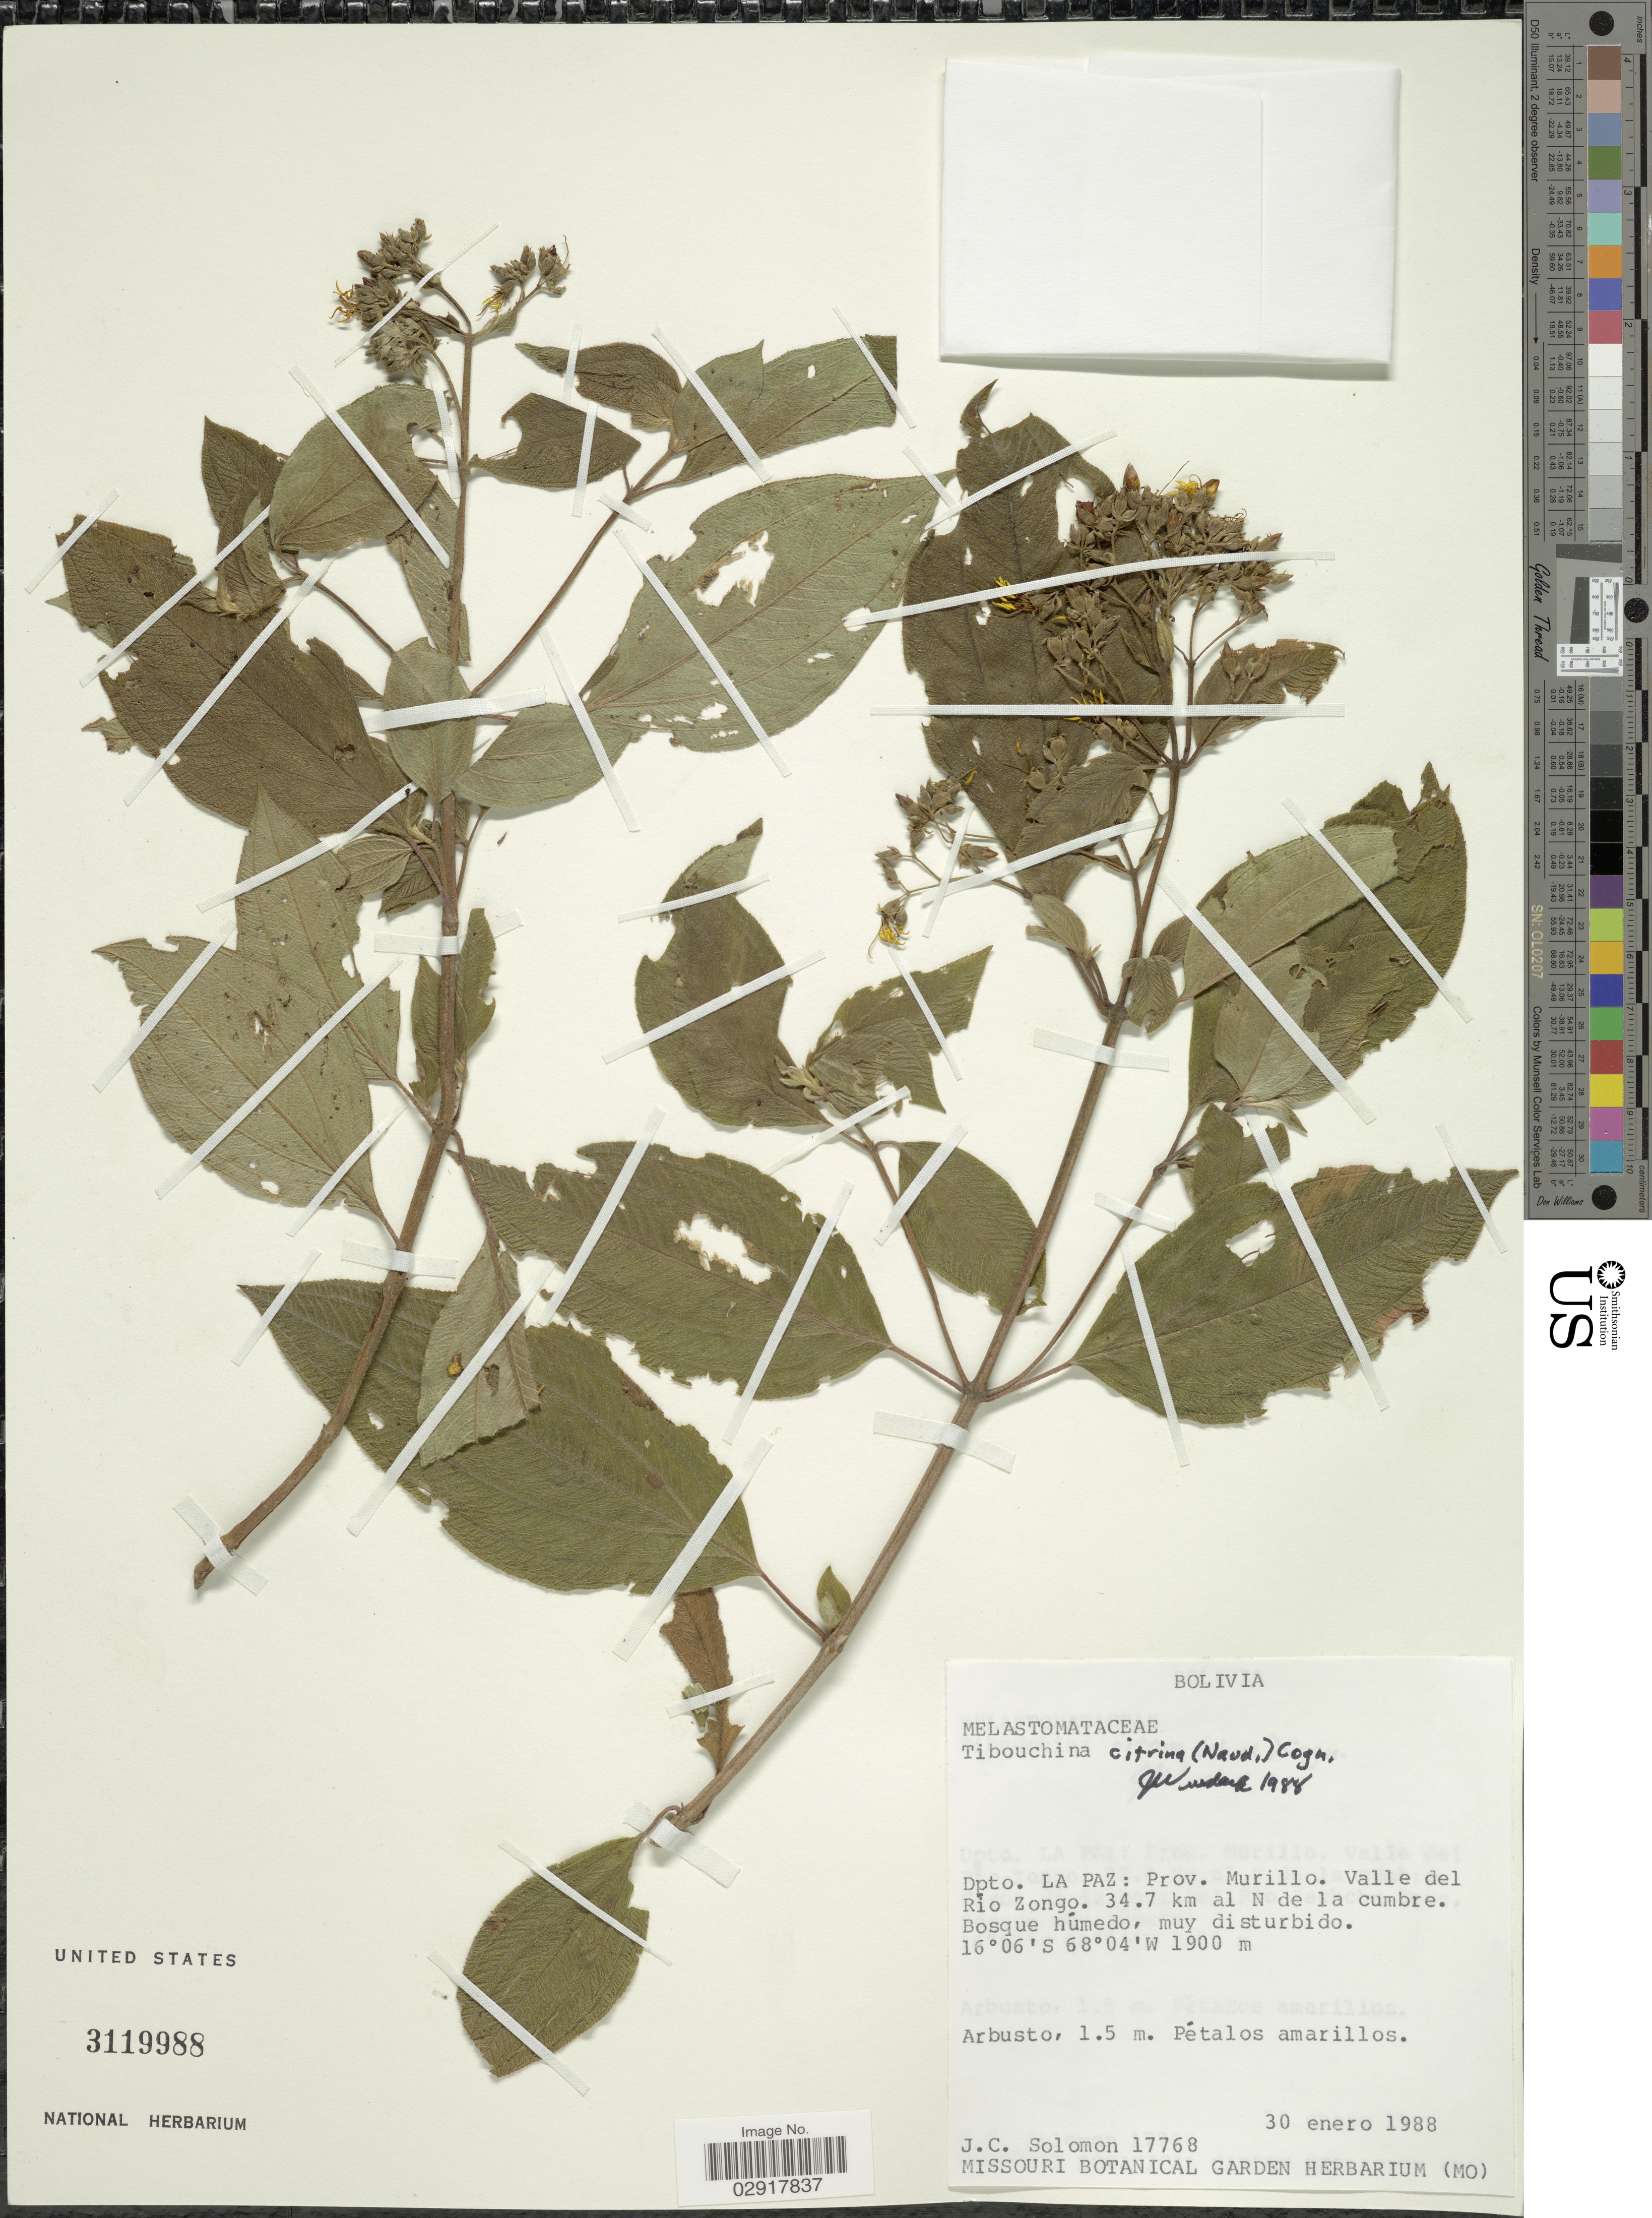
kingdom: Plantae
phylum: Tracheophyta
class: Magnoliopsida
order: Myrtales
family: Melastomataceae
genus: Chaetogastra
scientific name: Chaetogastra citrina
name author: (Naudin) P.J.F. Guim. & Michelang.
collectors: J. C. Solomon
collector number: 17768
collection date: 1988-01-30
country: Bolivia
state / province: La Paz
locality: Dpto. La Paz: Prov. Murillo. Valle del Río Zongo. 34.7 km al N de la cumbre. Bosque húmedo, muy disturbido.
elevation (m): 1900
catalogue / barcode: US 3119988